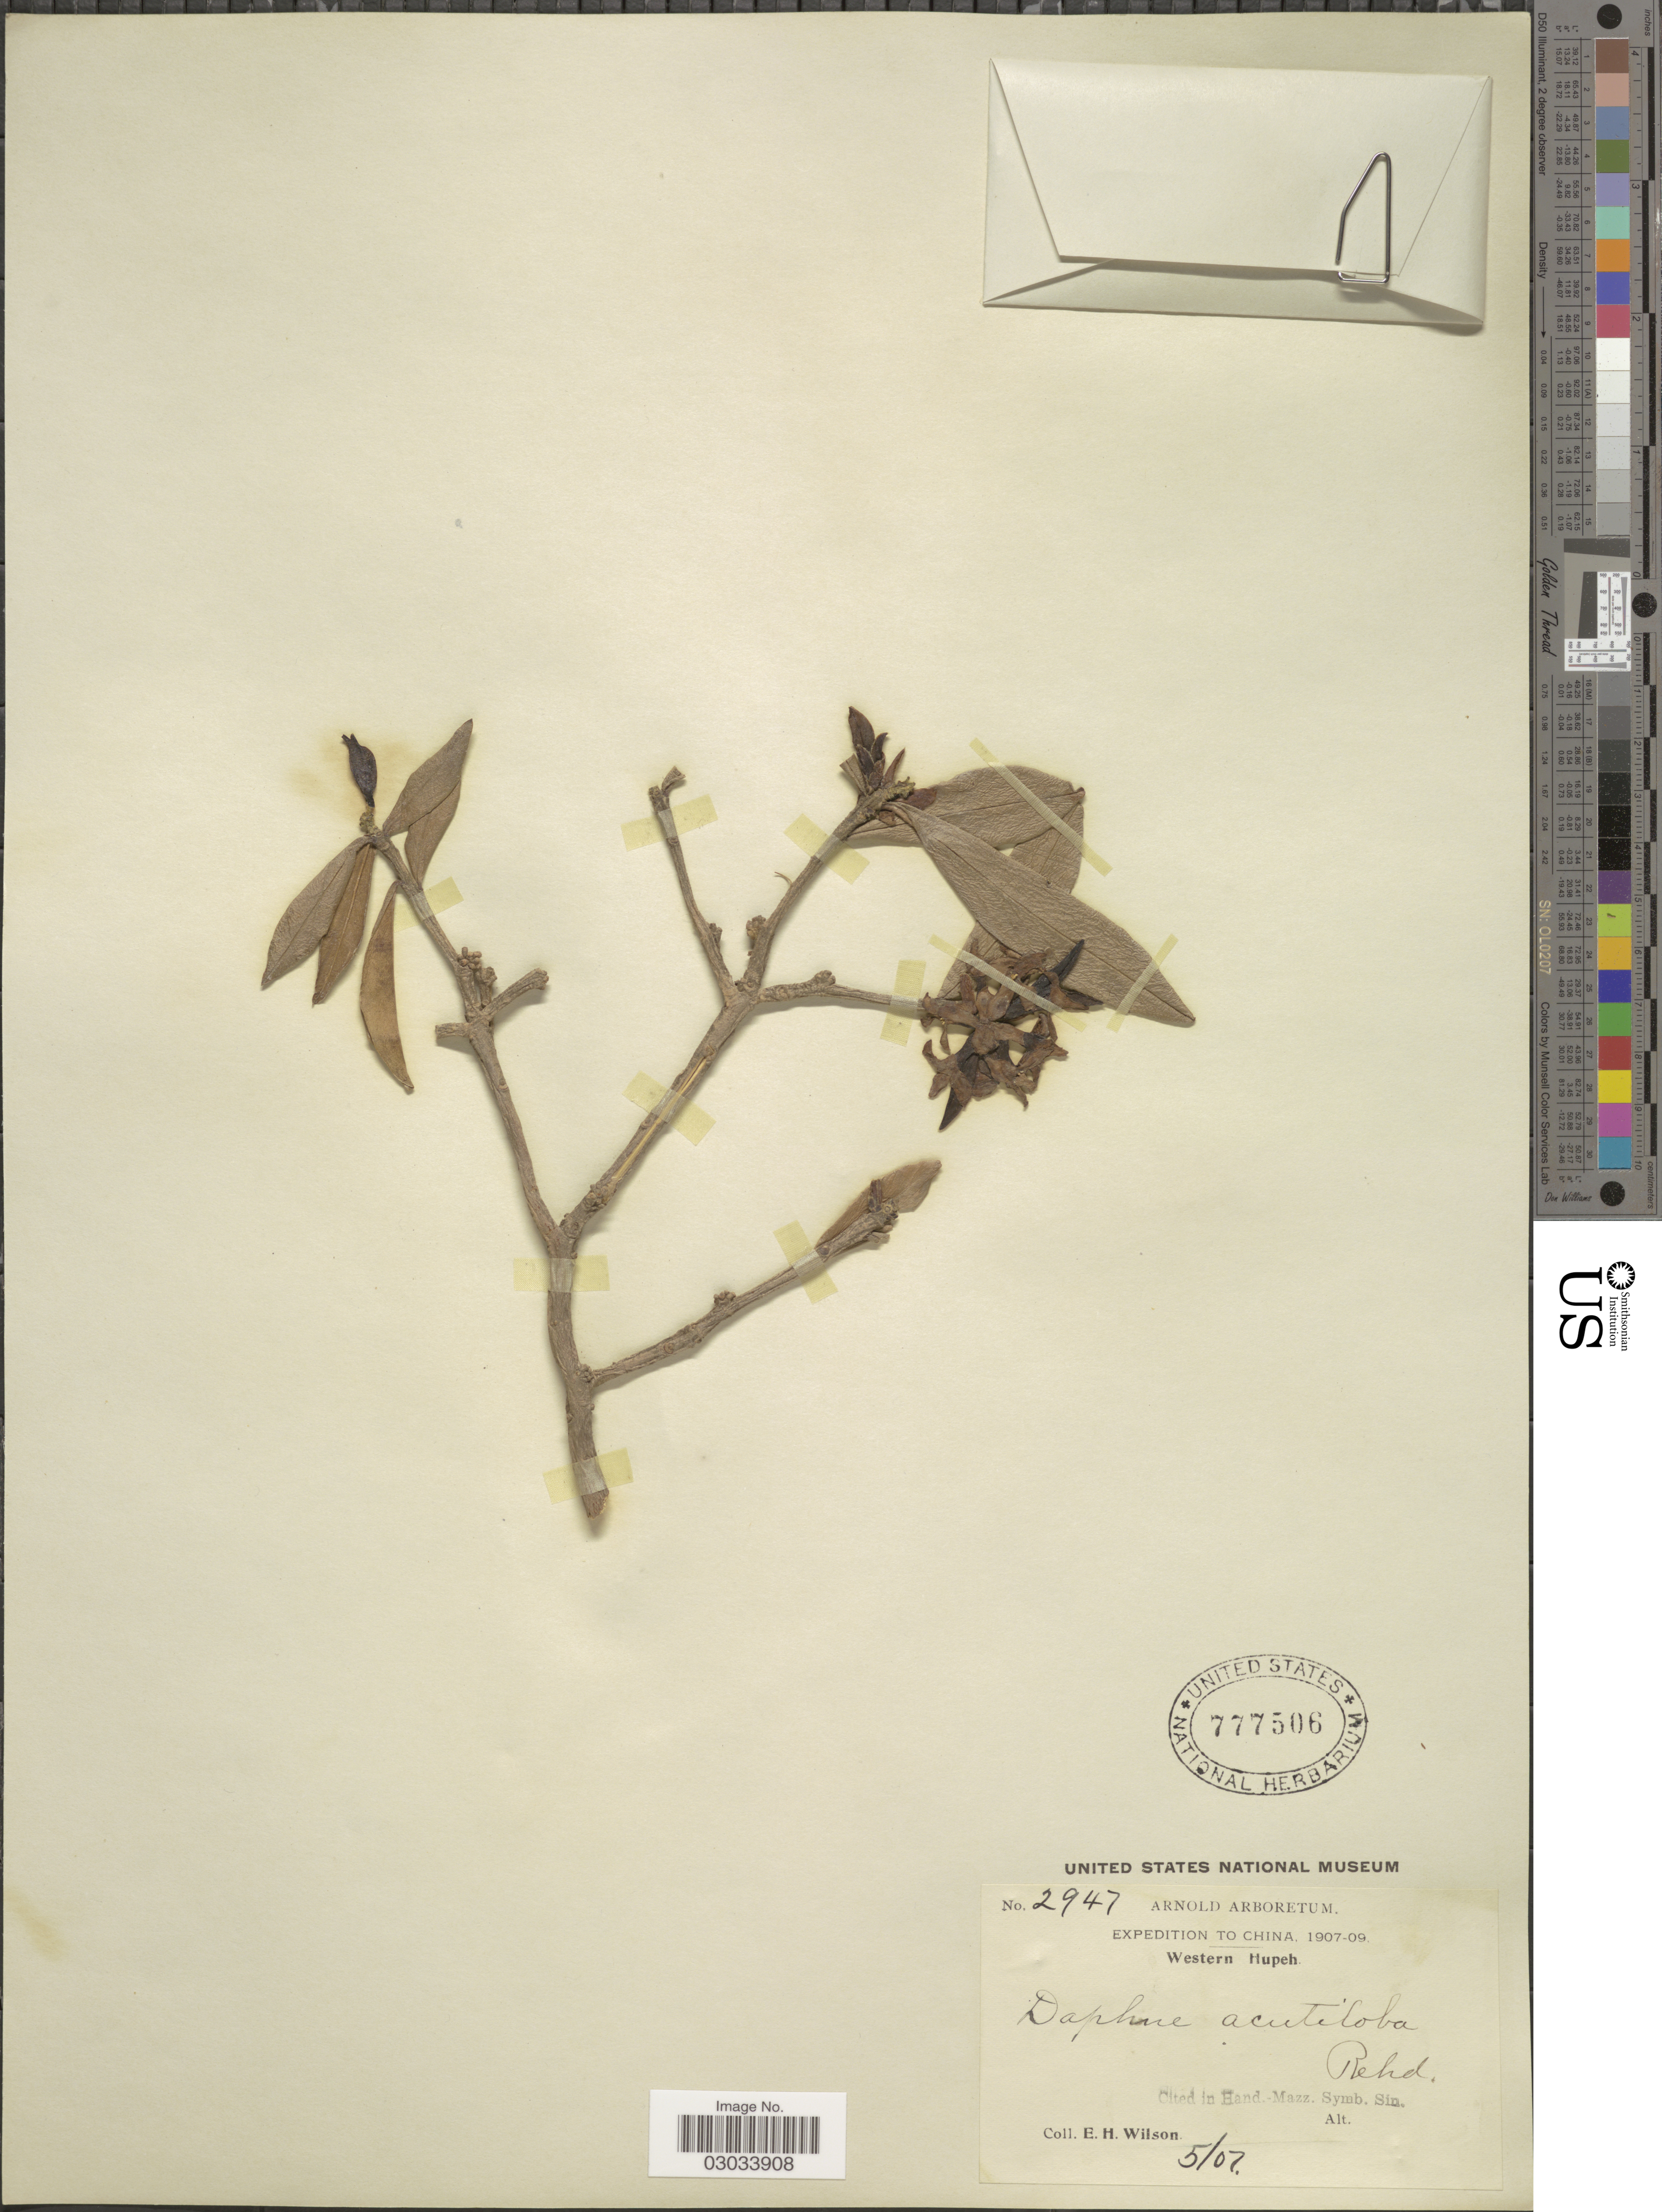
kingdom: Plantae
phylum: Tracheophyta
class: Magnoliopsida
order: Malvales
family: Thymelaeaceae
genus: Daphne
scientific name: Daphne acutiloba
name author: Rehder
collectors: E. Wilson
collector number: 2947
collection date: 1907-05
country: China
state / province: Hubei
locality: Western Hupeh.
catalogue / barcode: US 777506